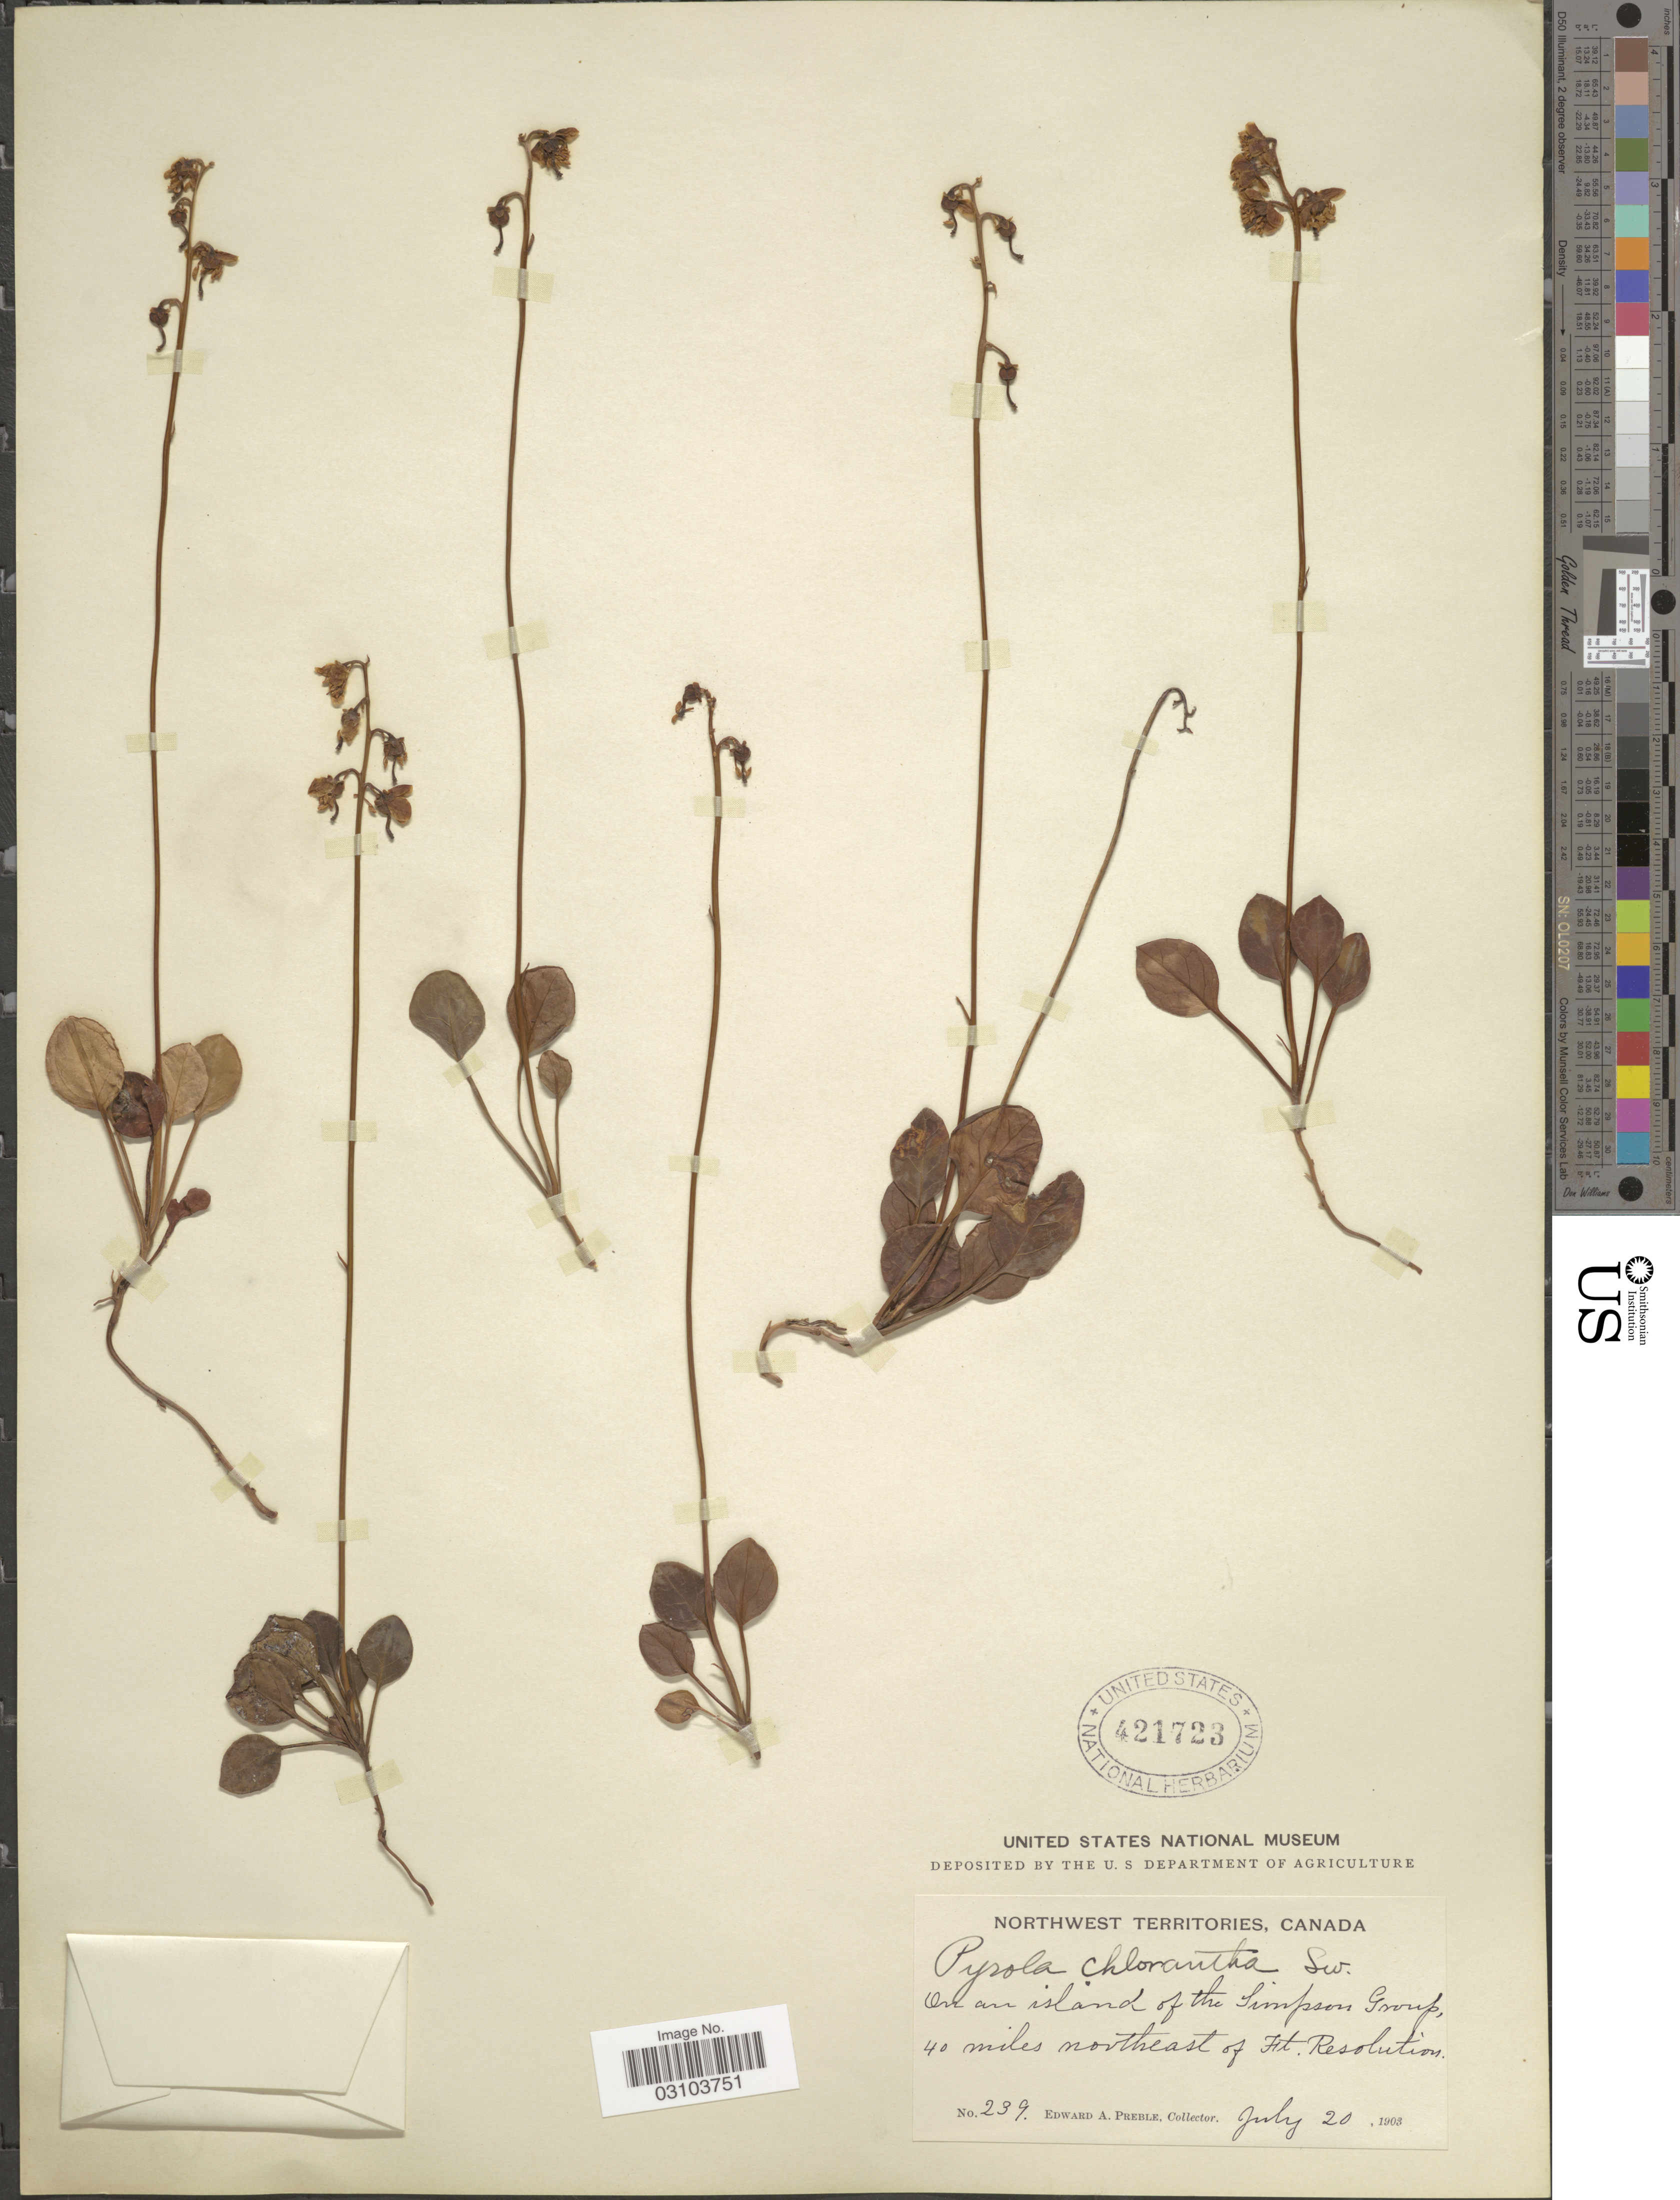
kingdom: Plantae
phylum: Tracheophyta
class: Magnoliopsida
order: Ericales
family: Ericaceae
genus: Pyrola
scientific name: Pyrola chlorantha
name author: Schweigg.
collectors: E. Preble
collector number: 239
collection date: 1903-07-20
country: Canada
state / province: Northwest Territories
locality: Northwest Territories. On an island of the Simpson Group, 40 miles northeast of Ft. Resolution.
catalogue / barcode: US 421723